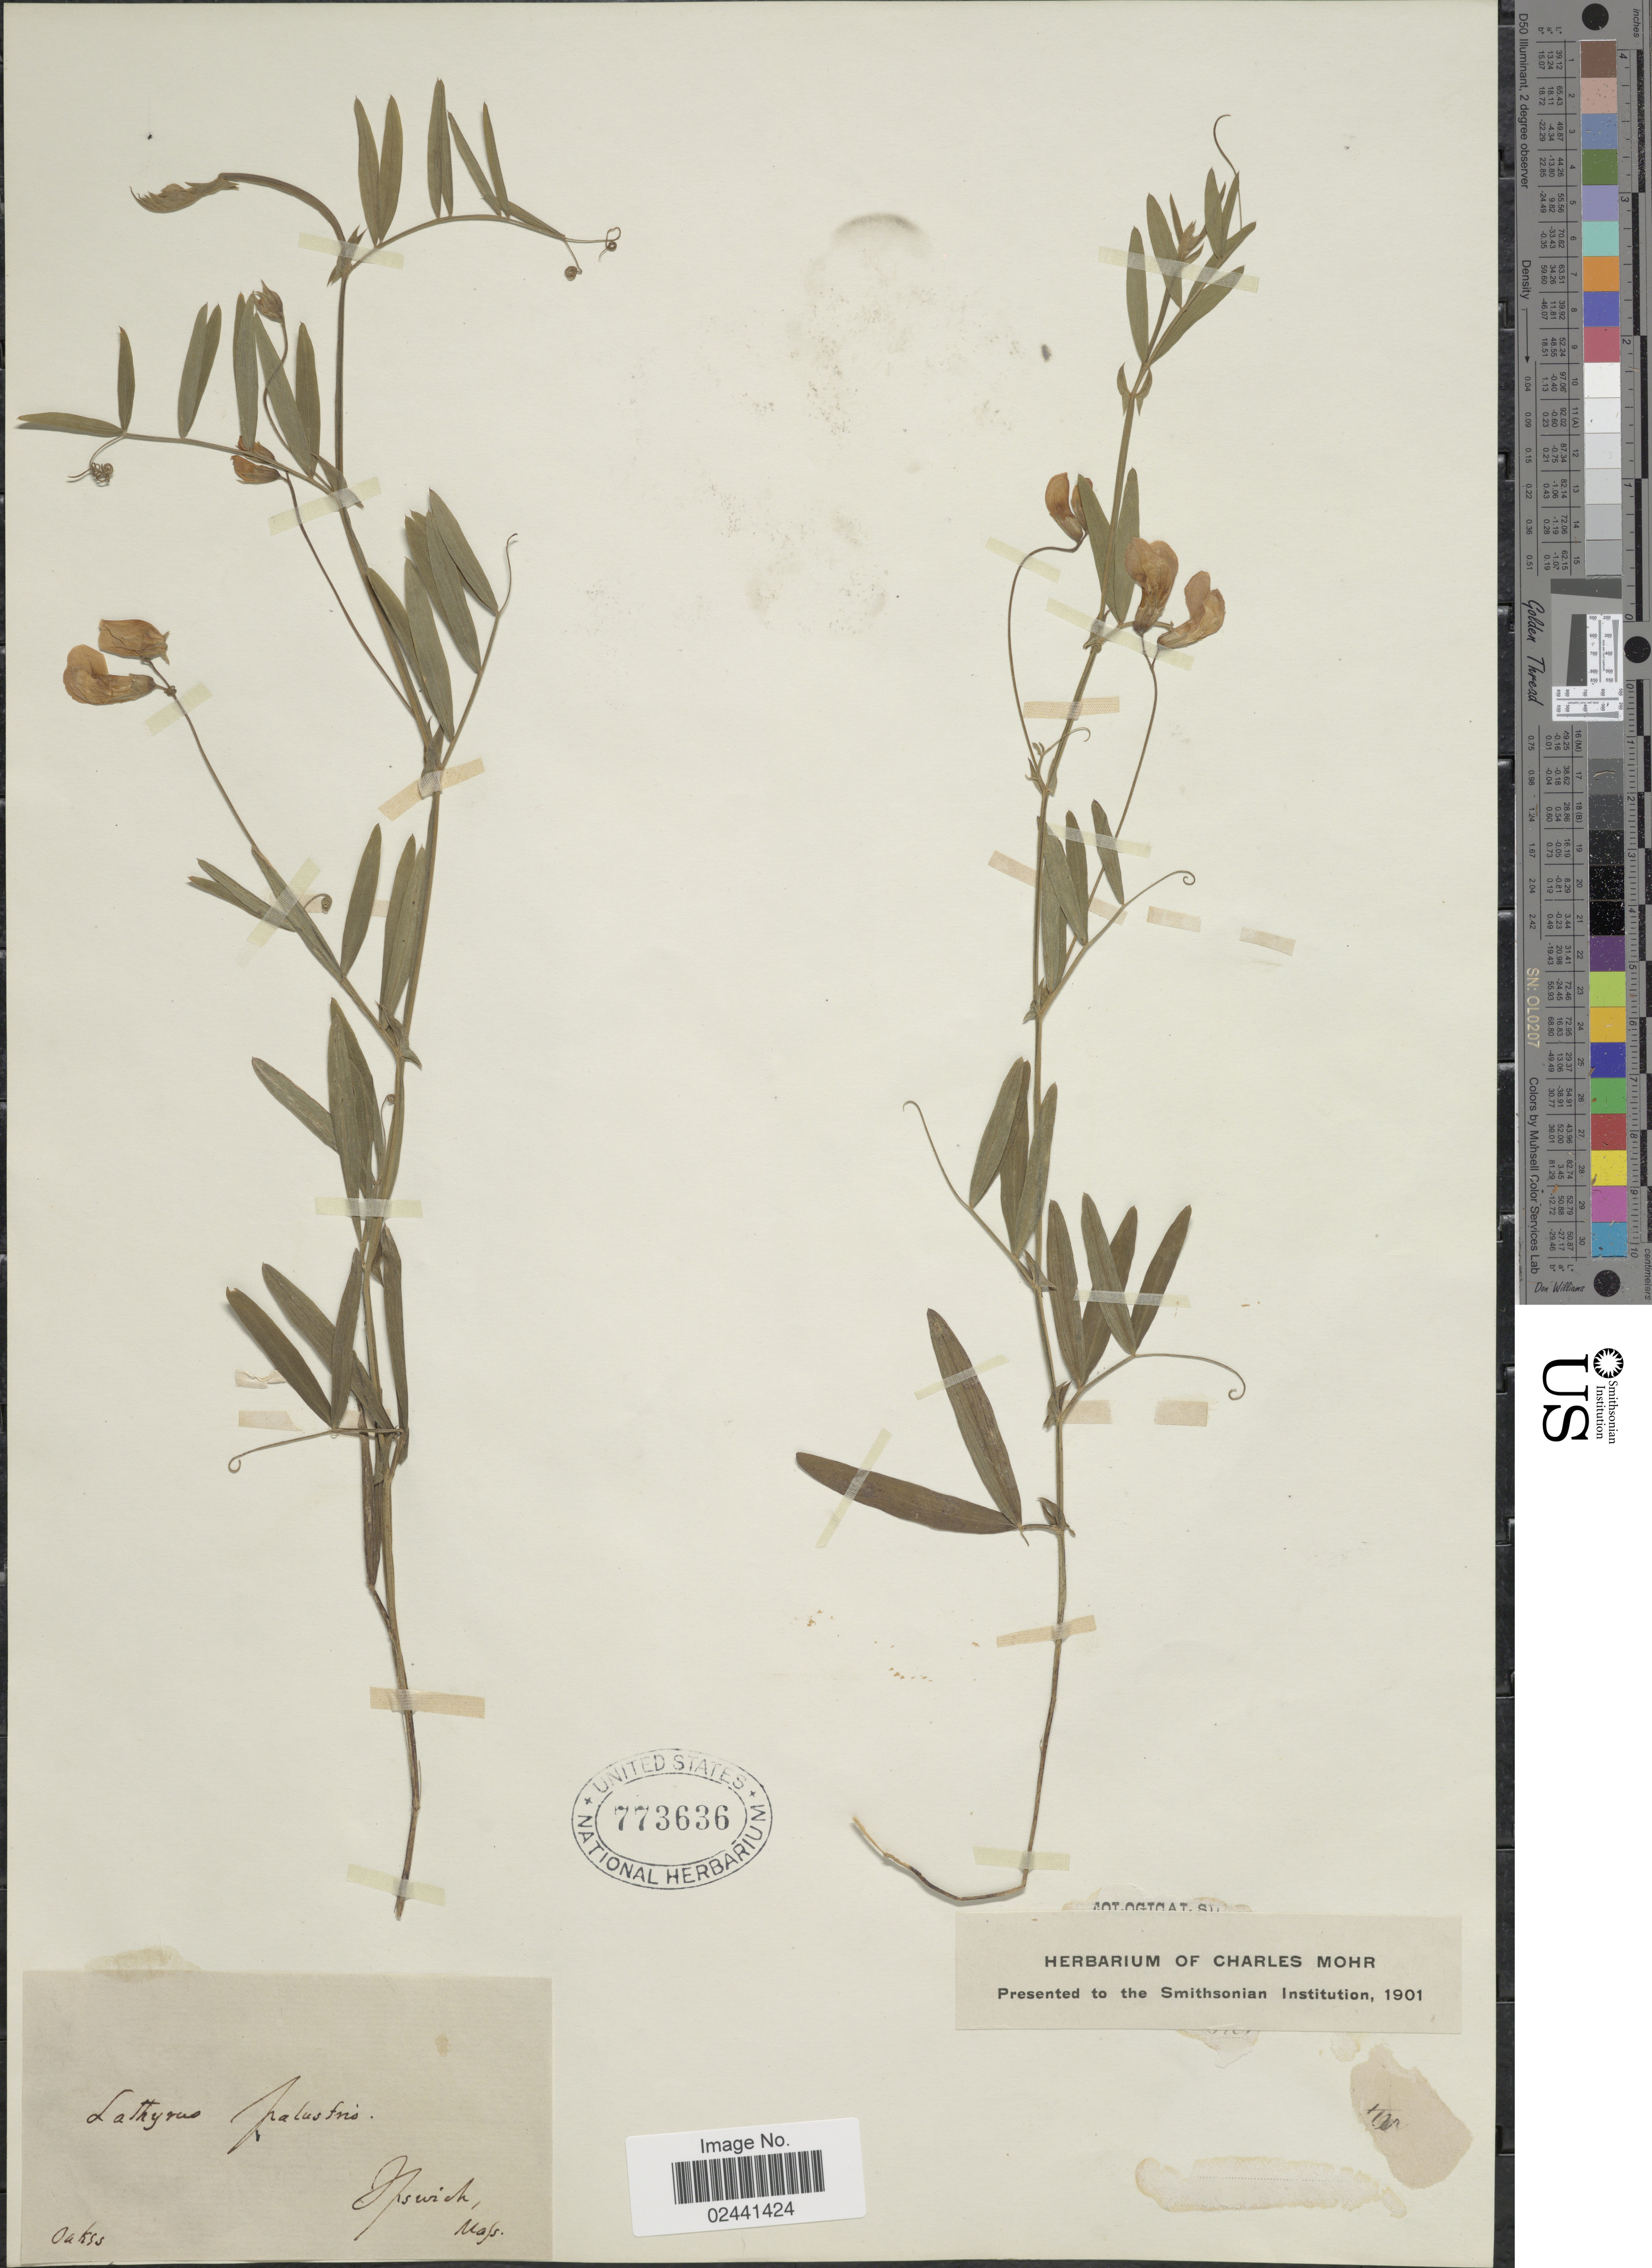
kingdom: Plantae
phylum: Tracheophyta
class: Magnoliopsida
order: Fabales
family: Fabaceae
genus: Lathyrus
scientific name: Lathyrus palustris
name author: L.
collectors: -. Oakes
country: United States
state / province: Massachusetts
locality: Ipswich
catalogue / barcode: US 773636